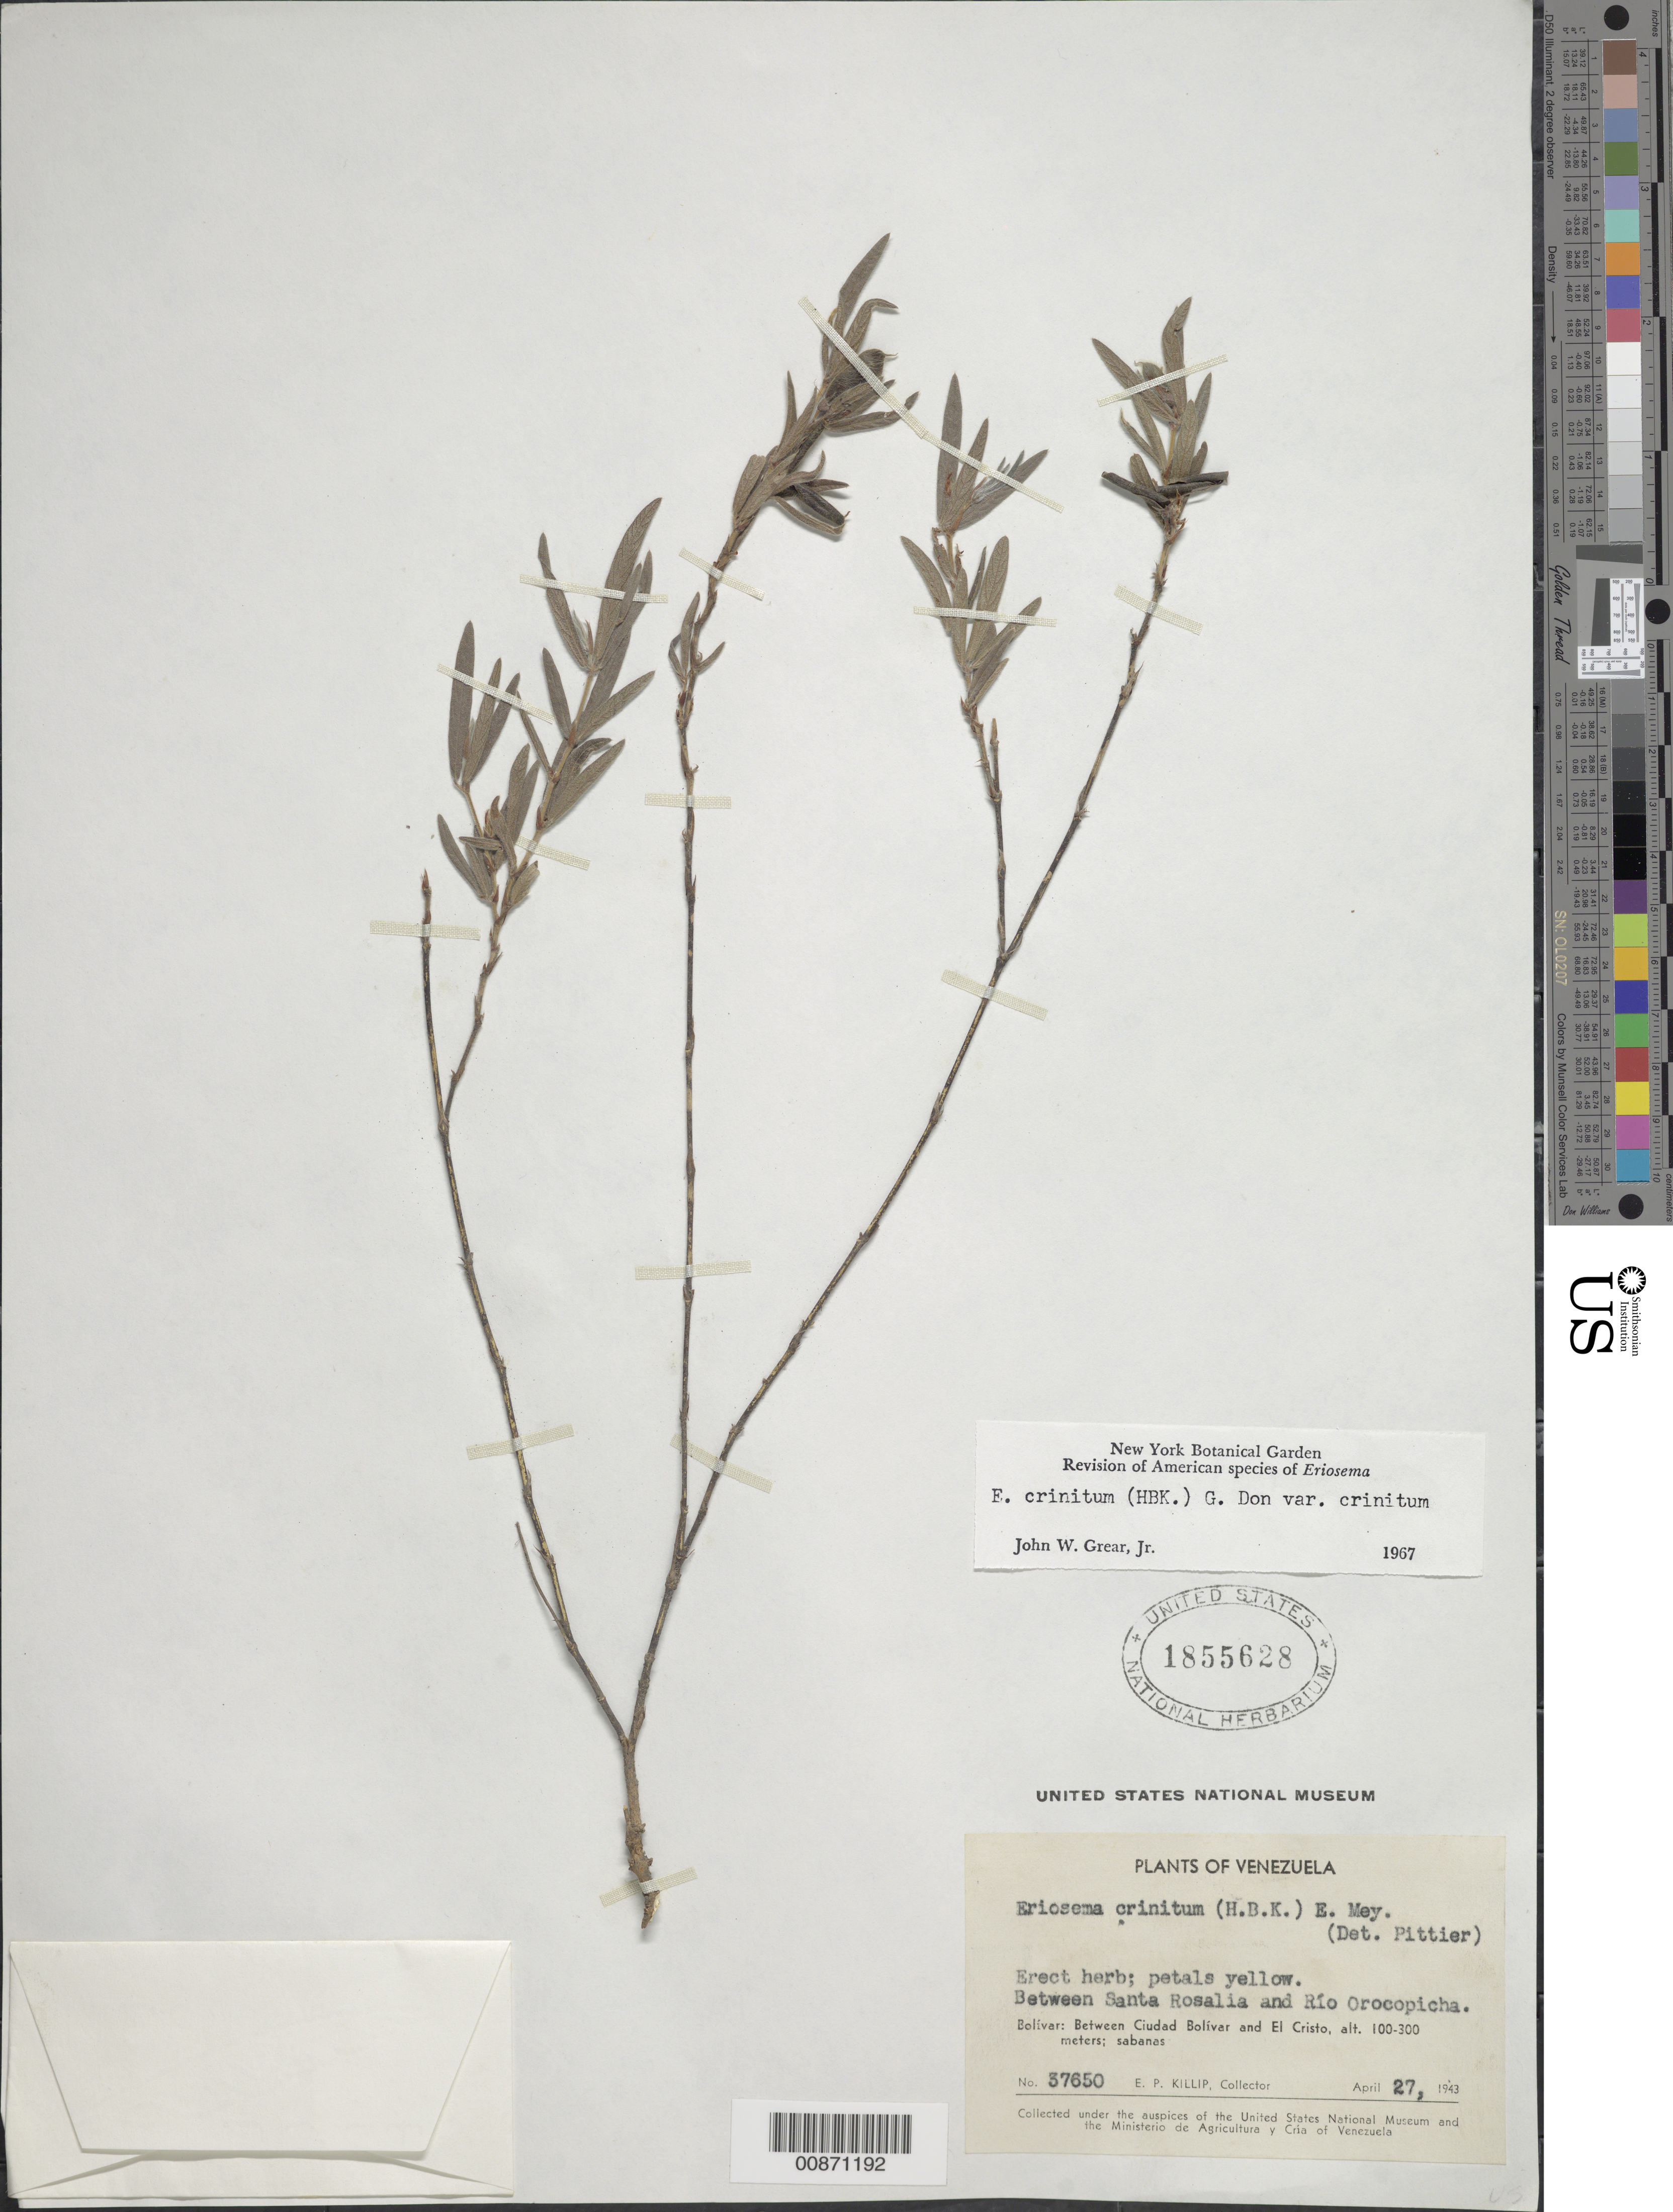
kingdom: Plantae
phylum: Tracheophyta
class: Magnoliopsida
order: Fabales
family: Fabaceae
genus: Eriosema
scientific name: Eriosema crinitum var. crinitum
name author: (Kunth) G. Don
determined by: Grear, J. W., Jr.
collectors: E. P. Killip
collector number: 37650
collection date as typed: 27-Apr-43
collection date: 1943-04-27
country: Venezuela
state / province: Bolívar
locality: Ciudad Bolívar to El Cristo, between Santa Rosalia and Río Orocopicha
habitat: Sabanas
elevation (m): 100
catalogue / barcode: US 1855628